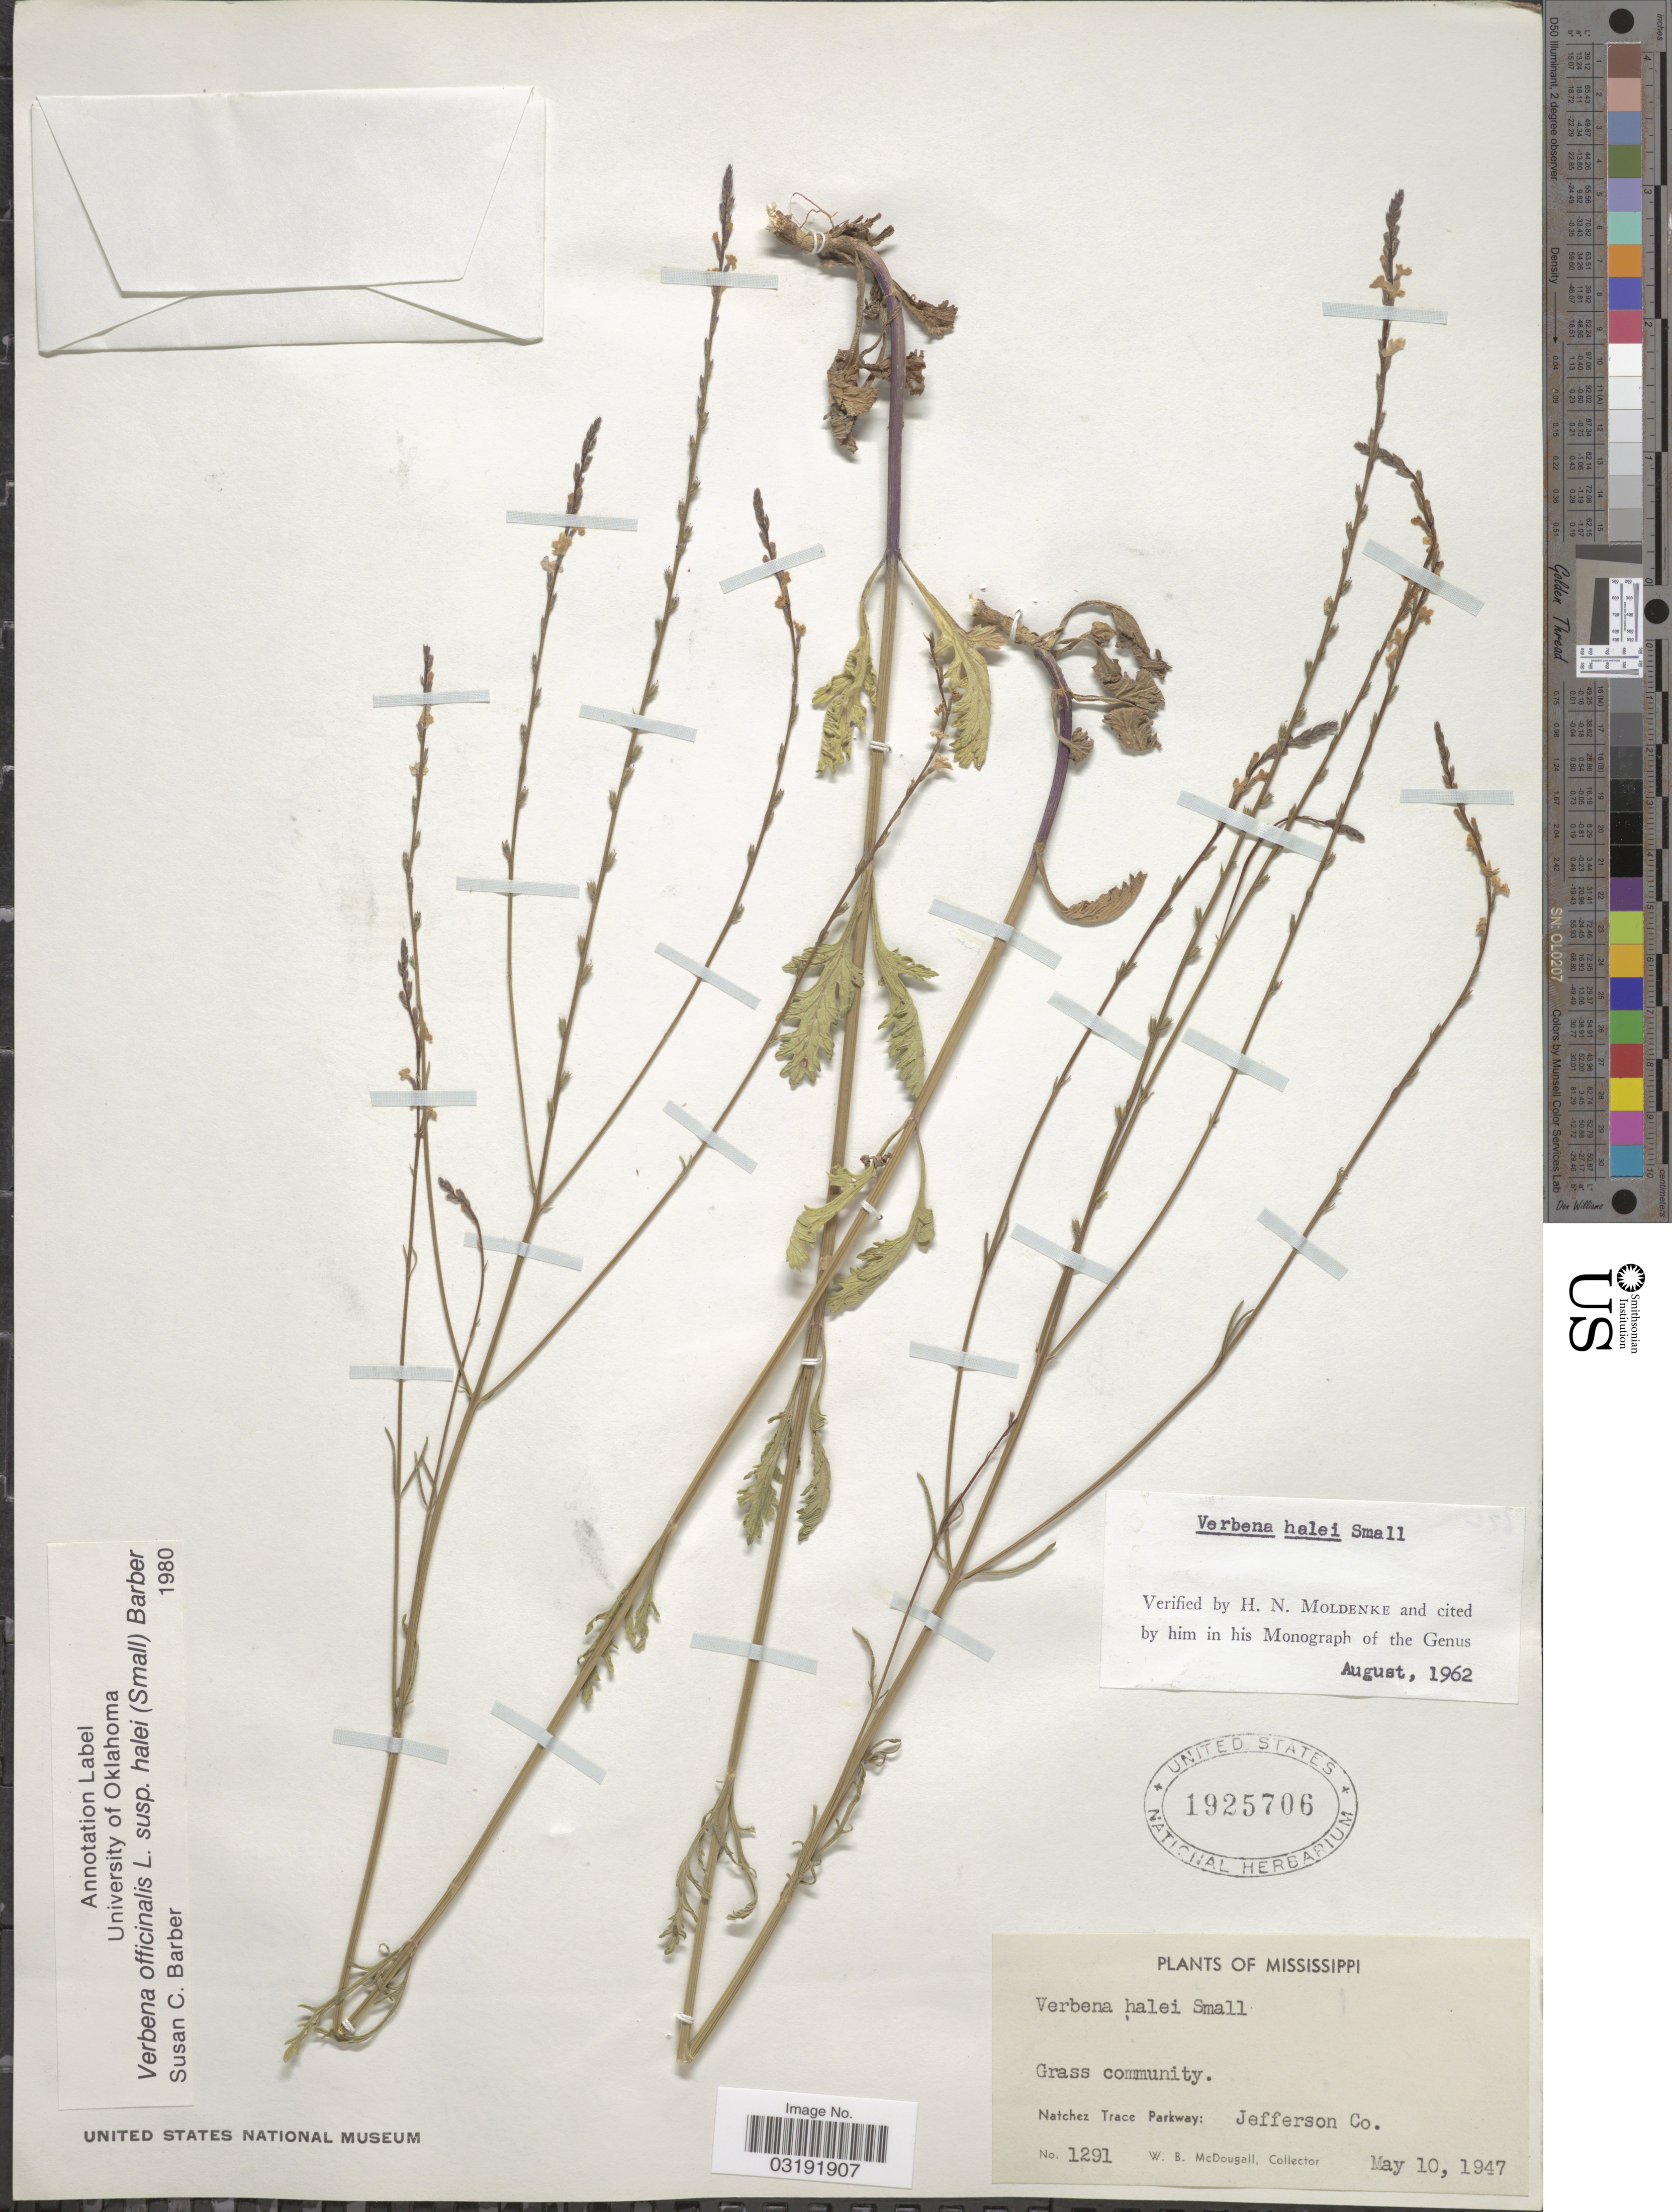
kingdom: Plantae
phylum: Tracheophyta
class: Magnoliopsida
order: Lamiales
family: Verbenaceae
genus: Verbena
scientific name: Verbena officinalis subsp. halei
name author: L.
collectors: W. B. McDougal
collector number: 1291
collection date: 1947-05-10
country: United States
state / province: Mississippi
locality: Natchez Trace Parkway: Jefferson Co.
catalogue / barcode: US 1925706